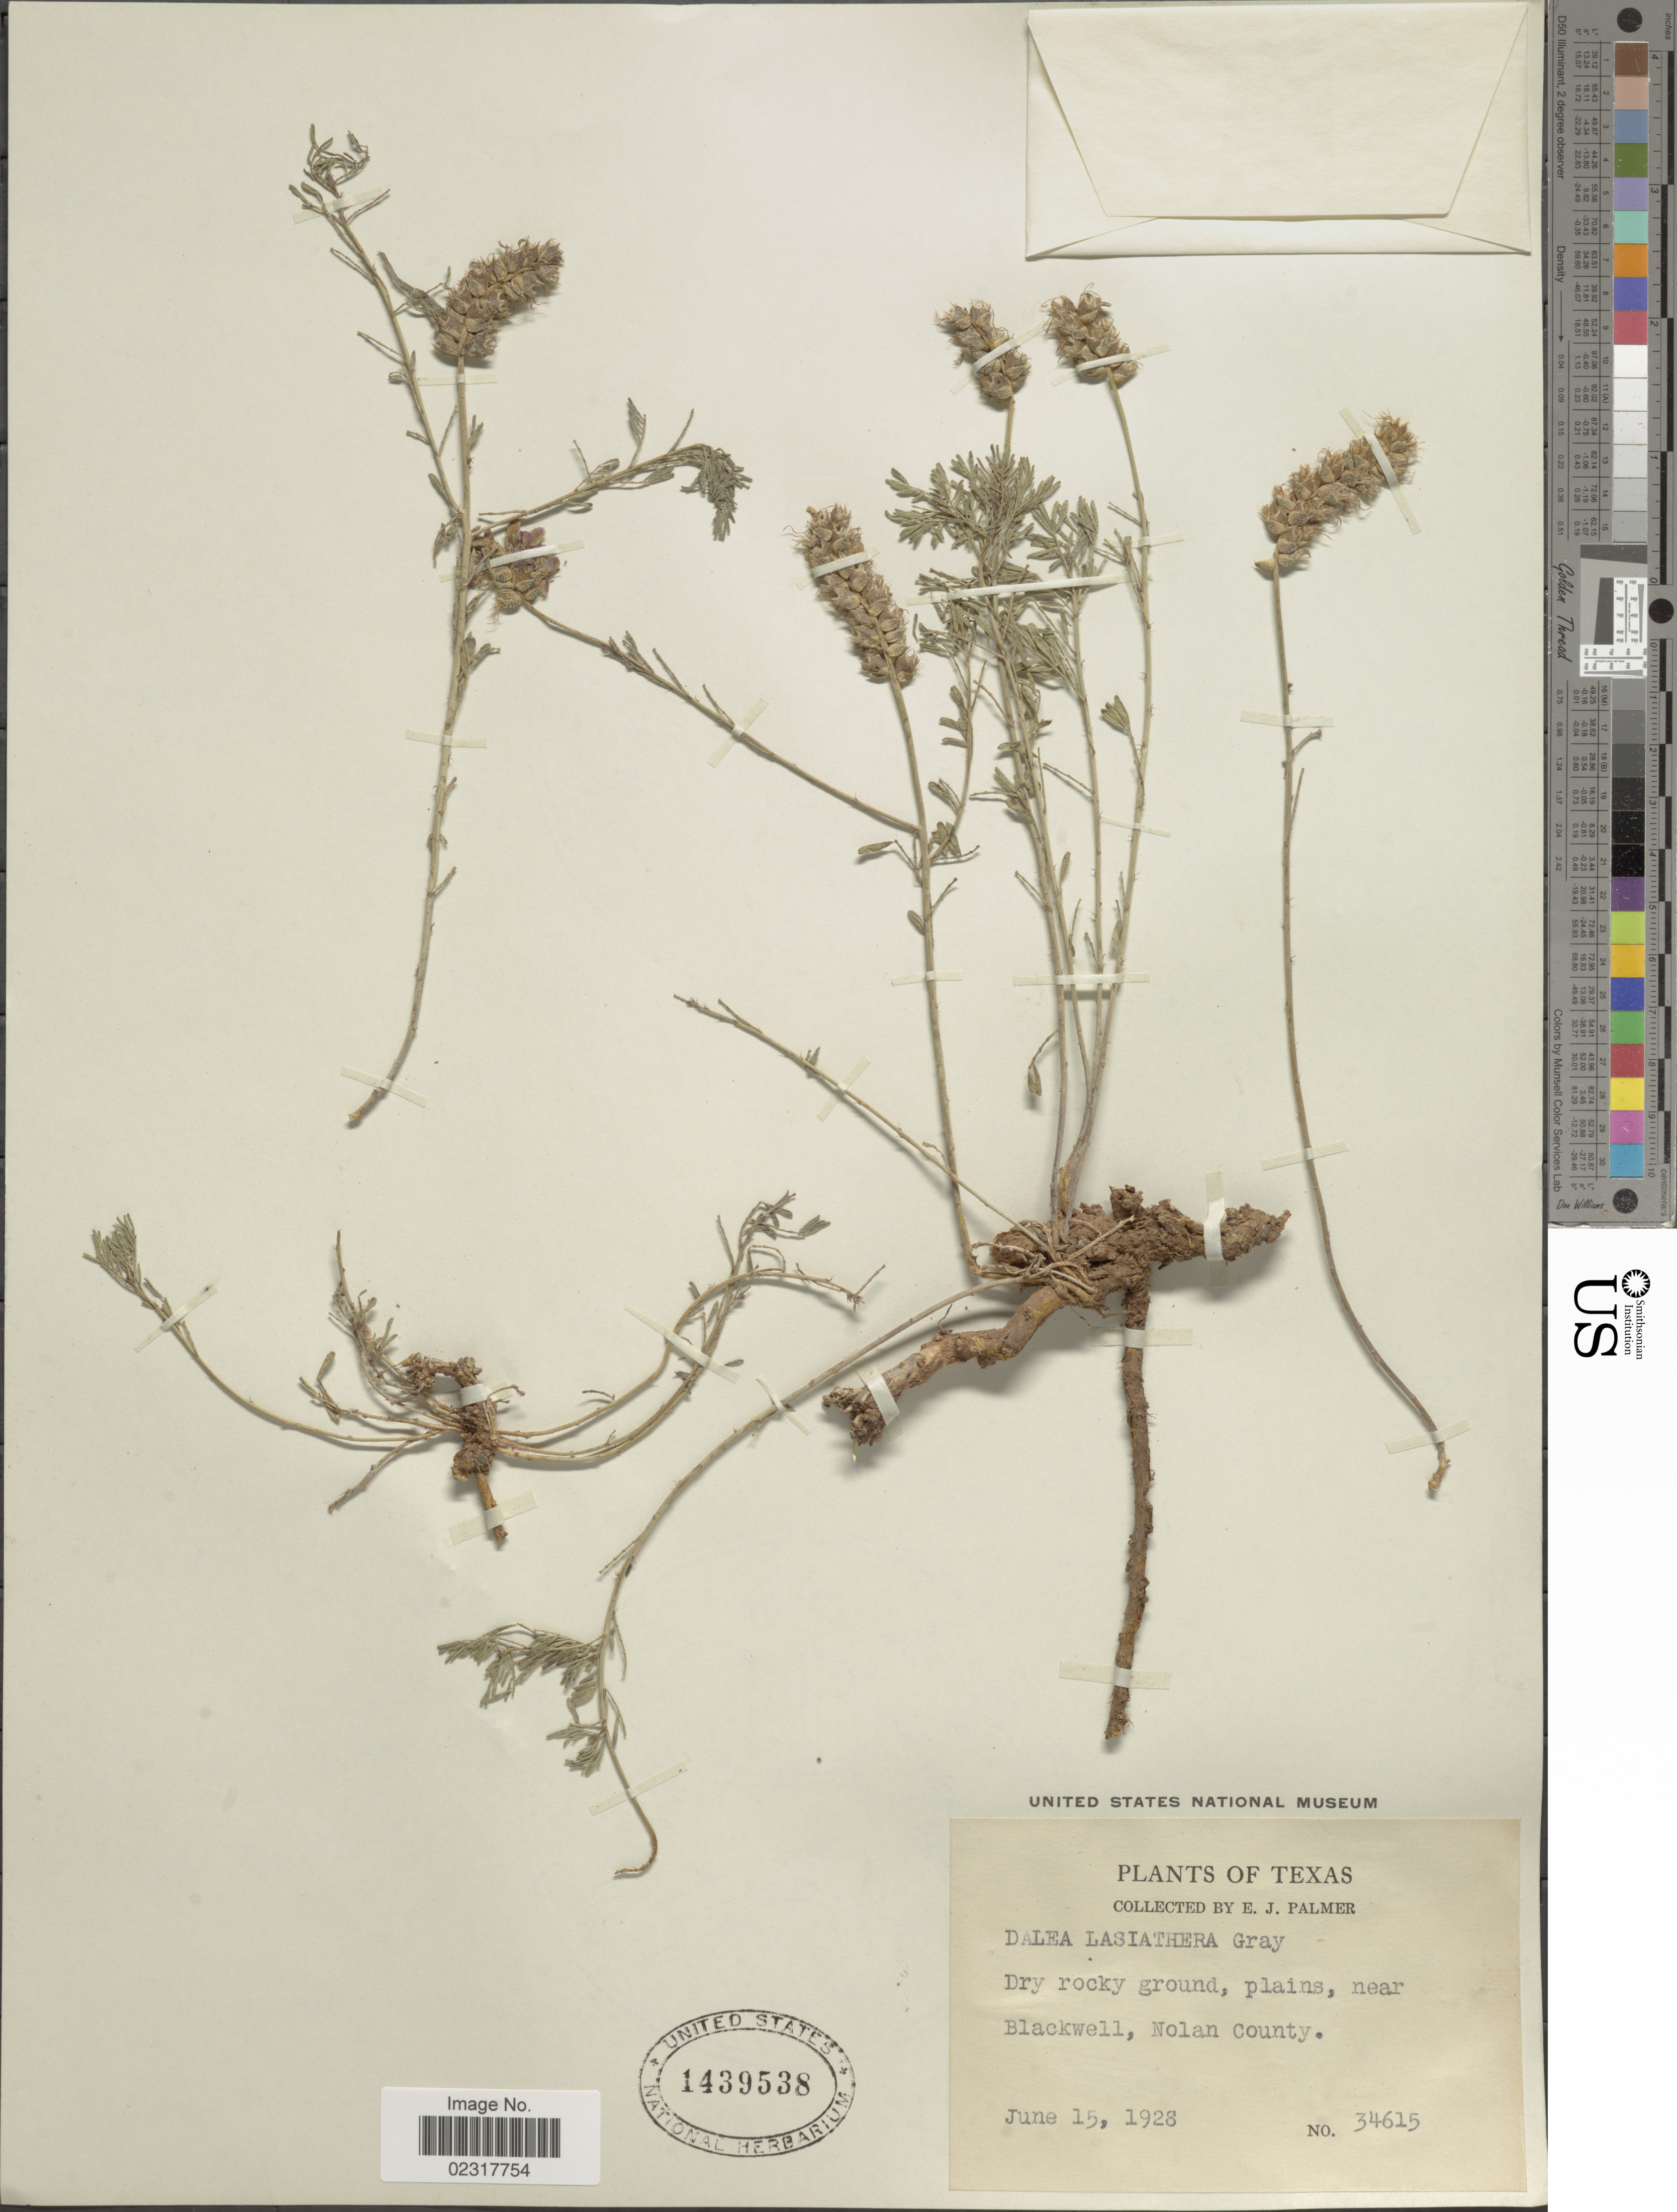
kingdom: Plantae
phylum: Tracheophyta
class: Magnoliopsida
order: Fabales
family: Fabaceae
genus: Dalea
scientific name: Dalea lasiathera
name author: A. Gray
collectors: E. J. Palmer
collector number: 34615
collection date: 1928-06-15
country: United States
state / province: Texas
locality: Near Blackwell, Nolan County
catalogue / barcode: US 1439538